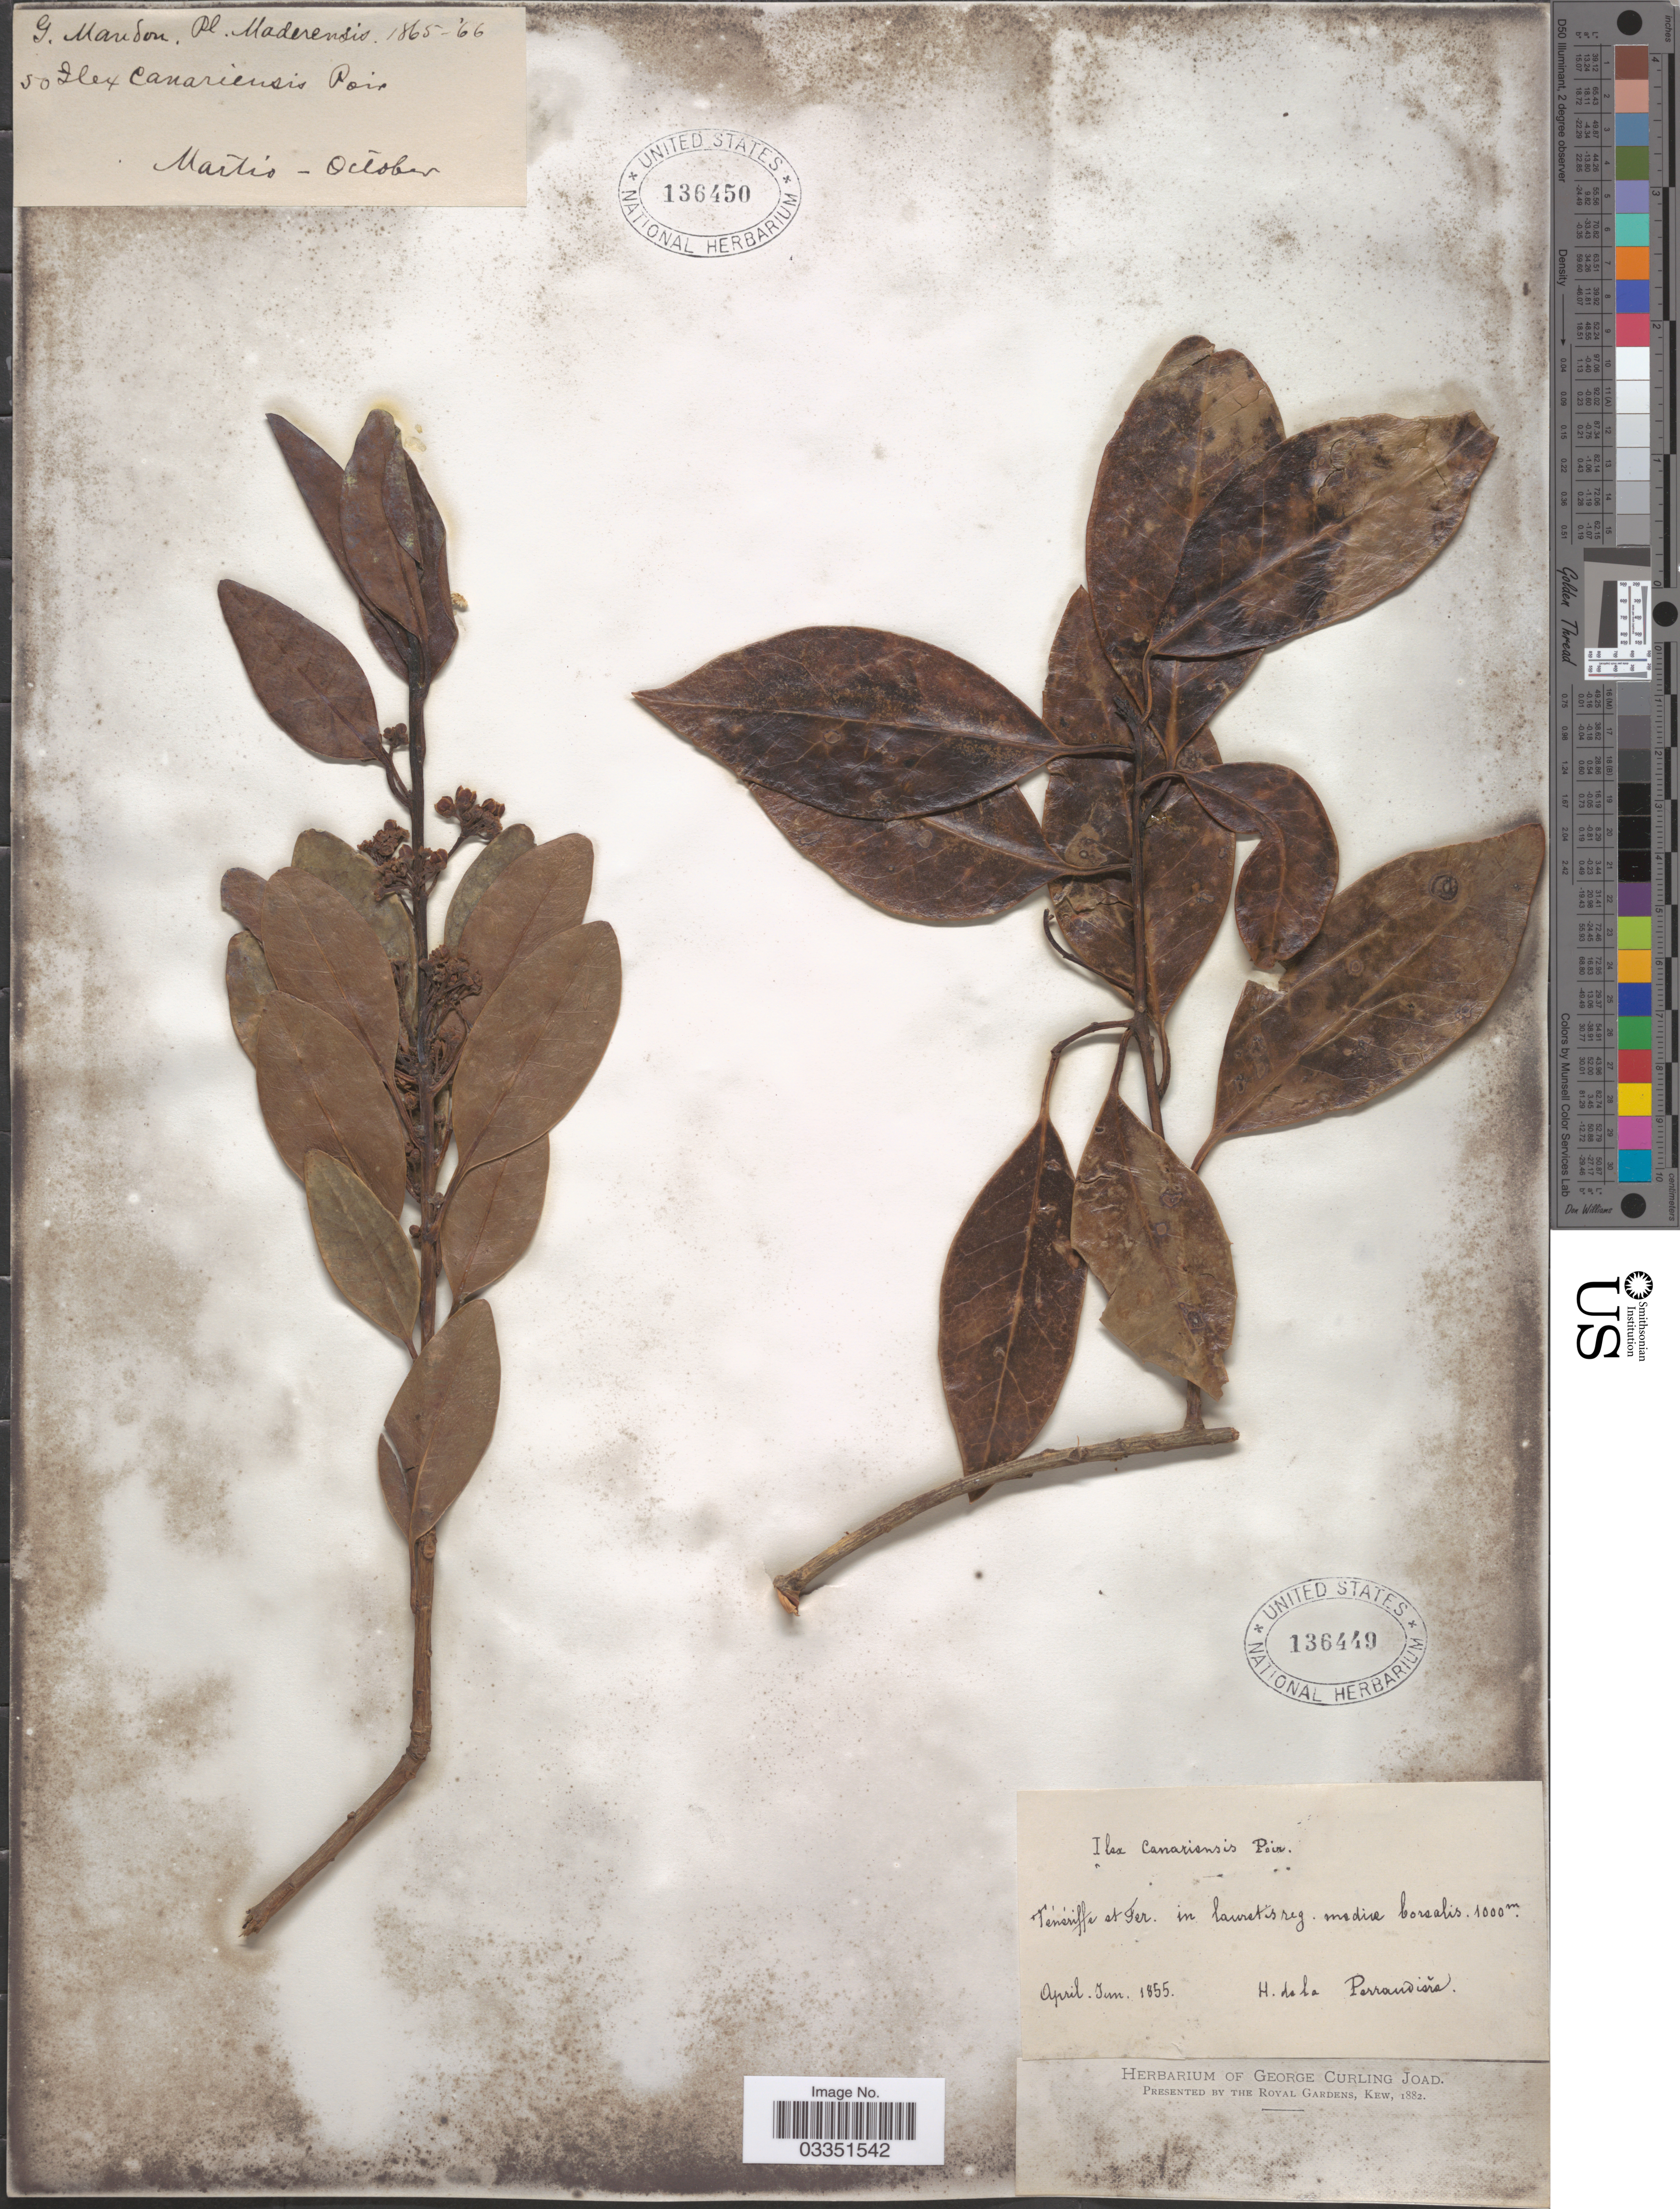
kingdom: Plantae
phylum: Tracheophyta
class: Magnoliopsida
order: Aquifoliales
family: Aquifoliaceae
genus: Ilex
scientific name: Ilex canariensis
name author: Poir.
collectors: H. de la Perraudière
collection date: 1855-04/1855-06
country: Spain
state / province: Canarias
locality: Ténériffe et Fer, in lauretis reg. media borsalis.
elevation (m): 1000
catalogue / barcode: US 136449